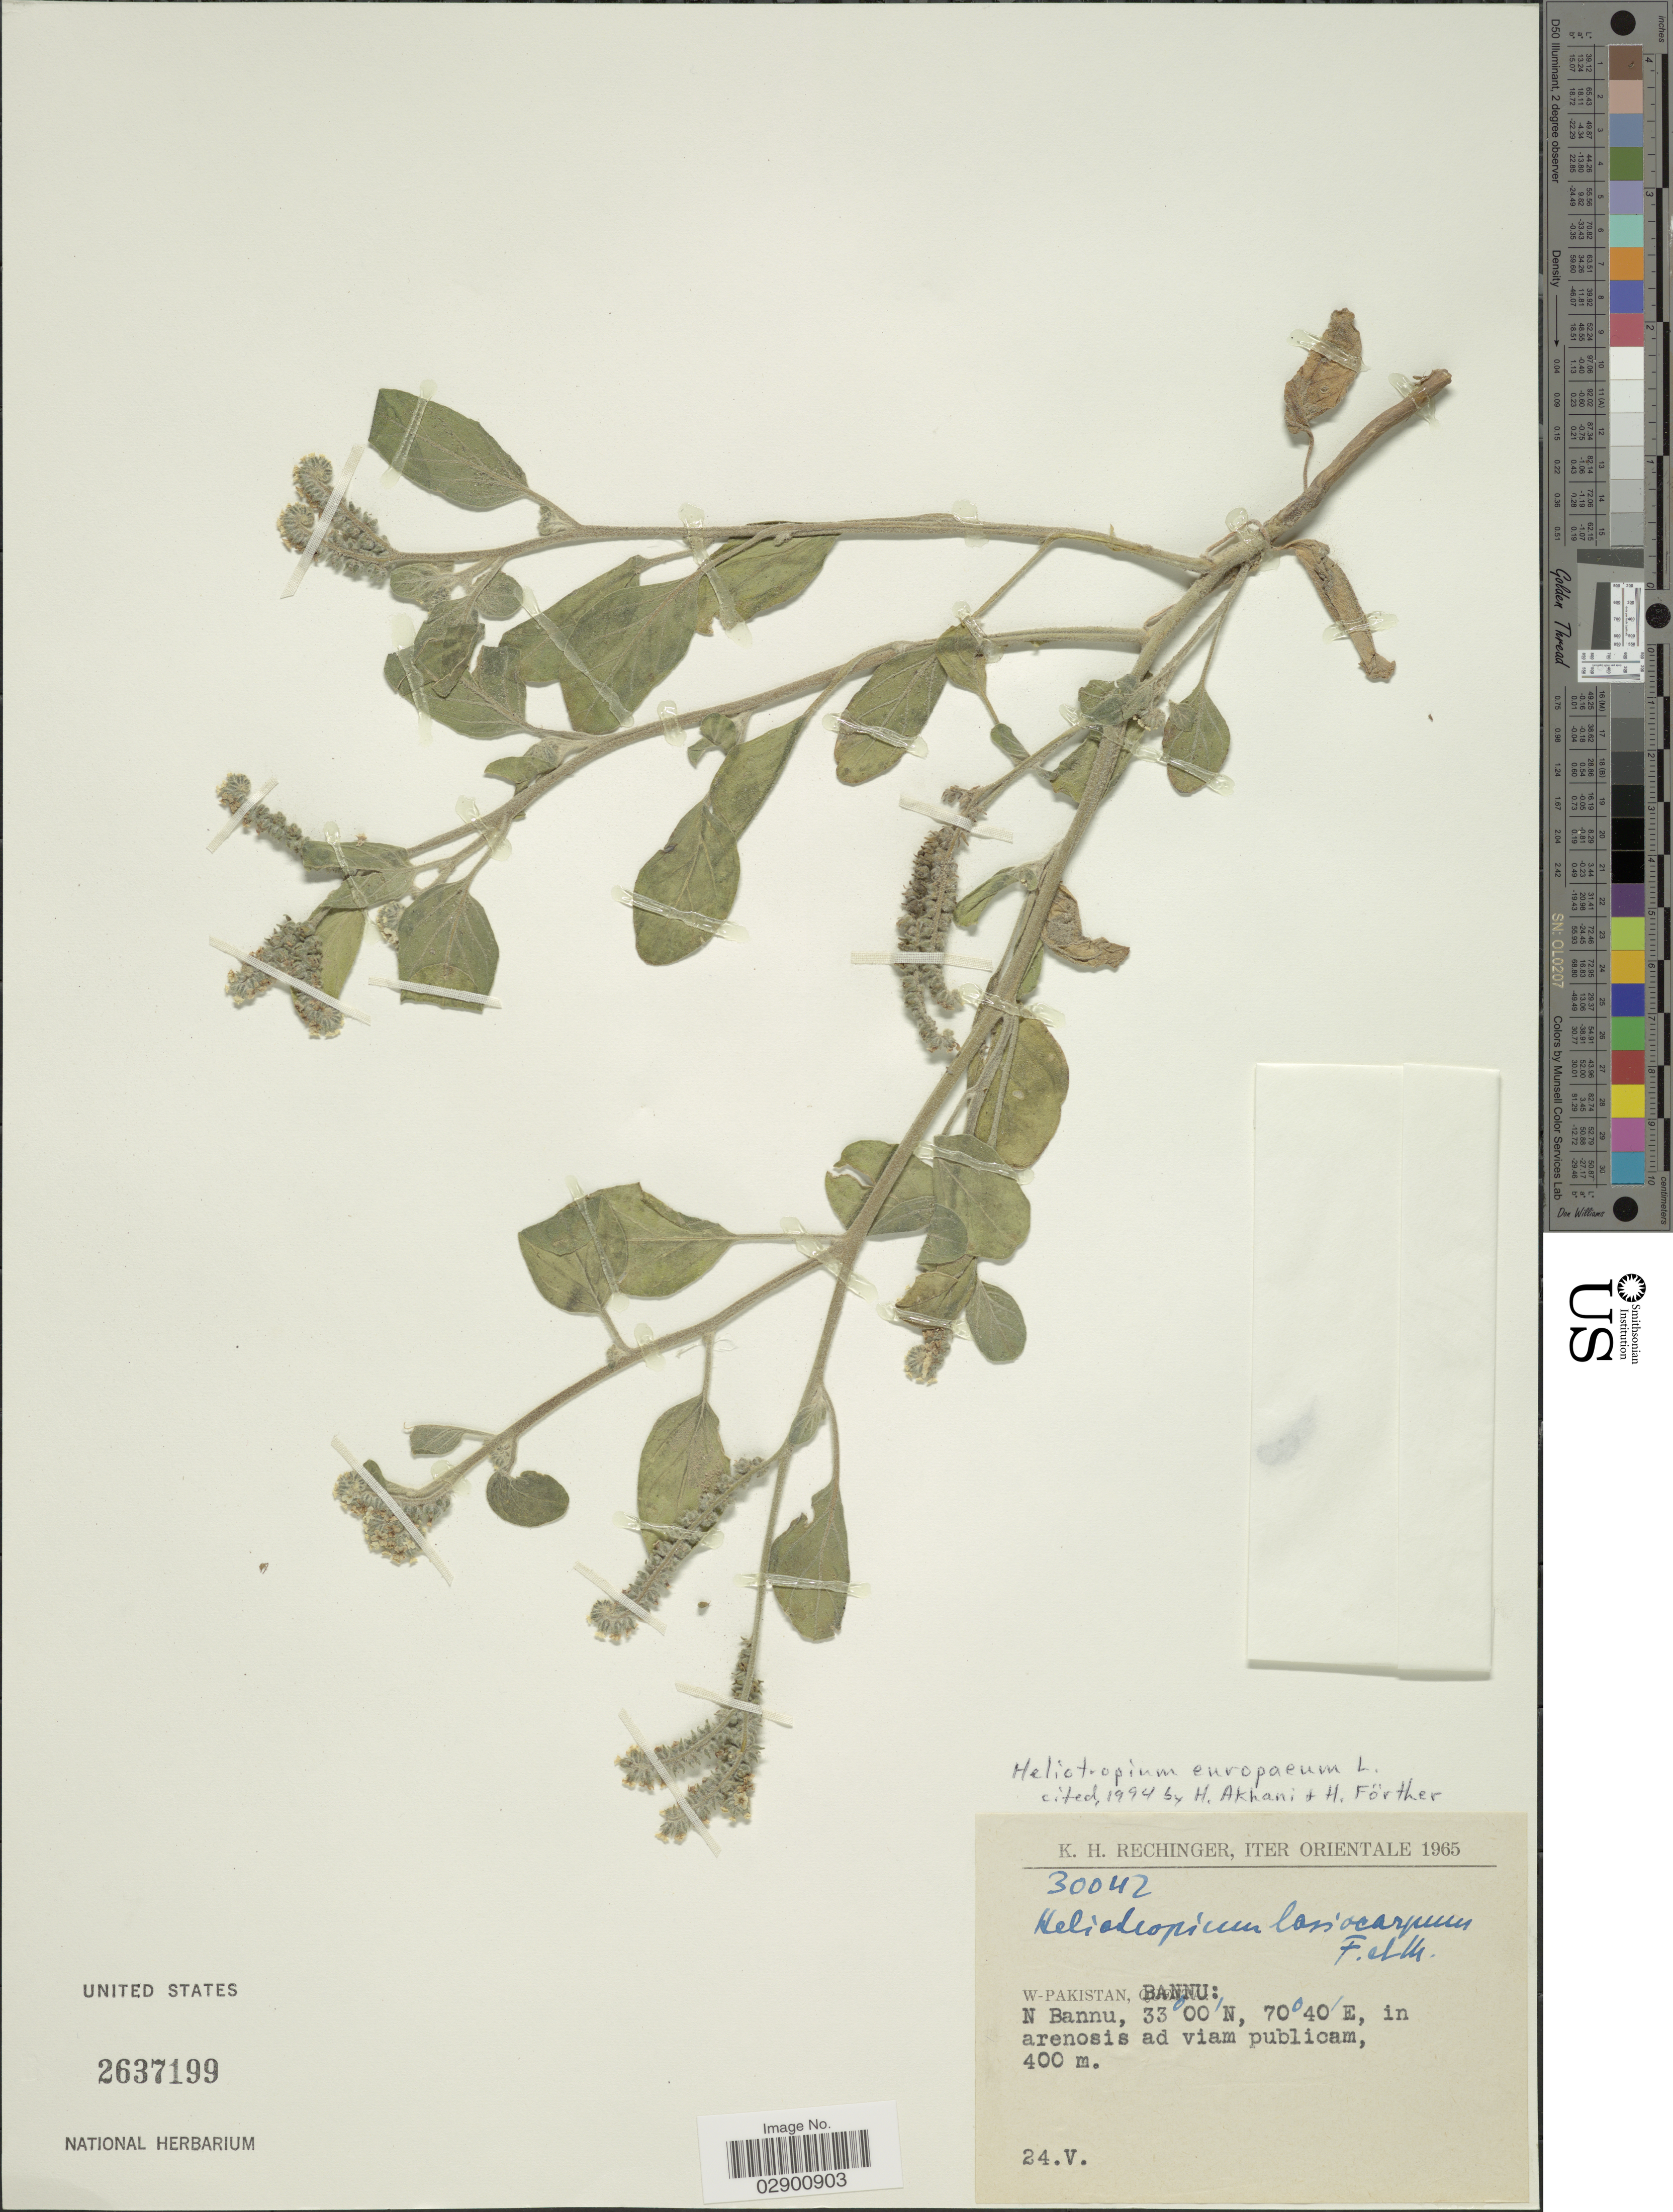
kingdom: Plantae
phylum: Tracheophyta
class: Magnoliopsida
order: Boraginales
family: Heliotropiaceae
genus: Heliotropium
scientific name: Heliotropium europaeum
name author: L.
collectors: K. H. Rechinger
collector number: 30042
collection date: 1965-05-24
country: Pakistan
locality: W-Pakistan, Bannu: N Bannu.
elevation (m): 400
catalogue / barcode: US 2637199